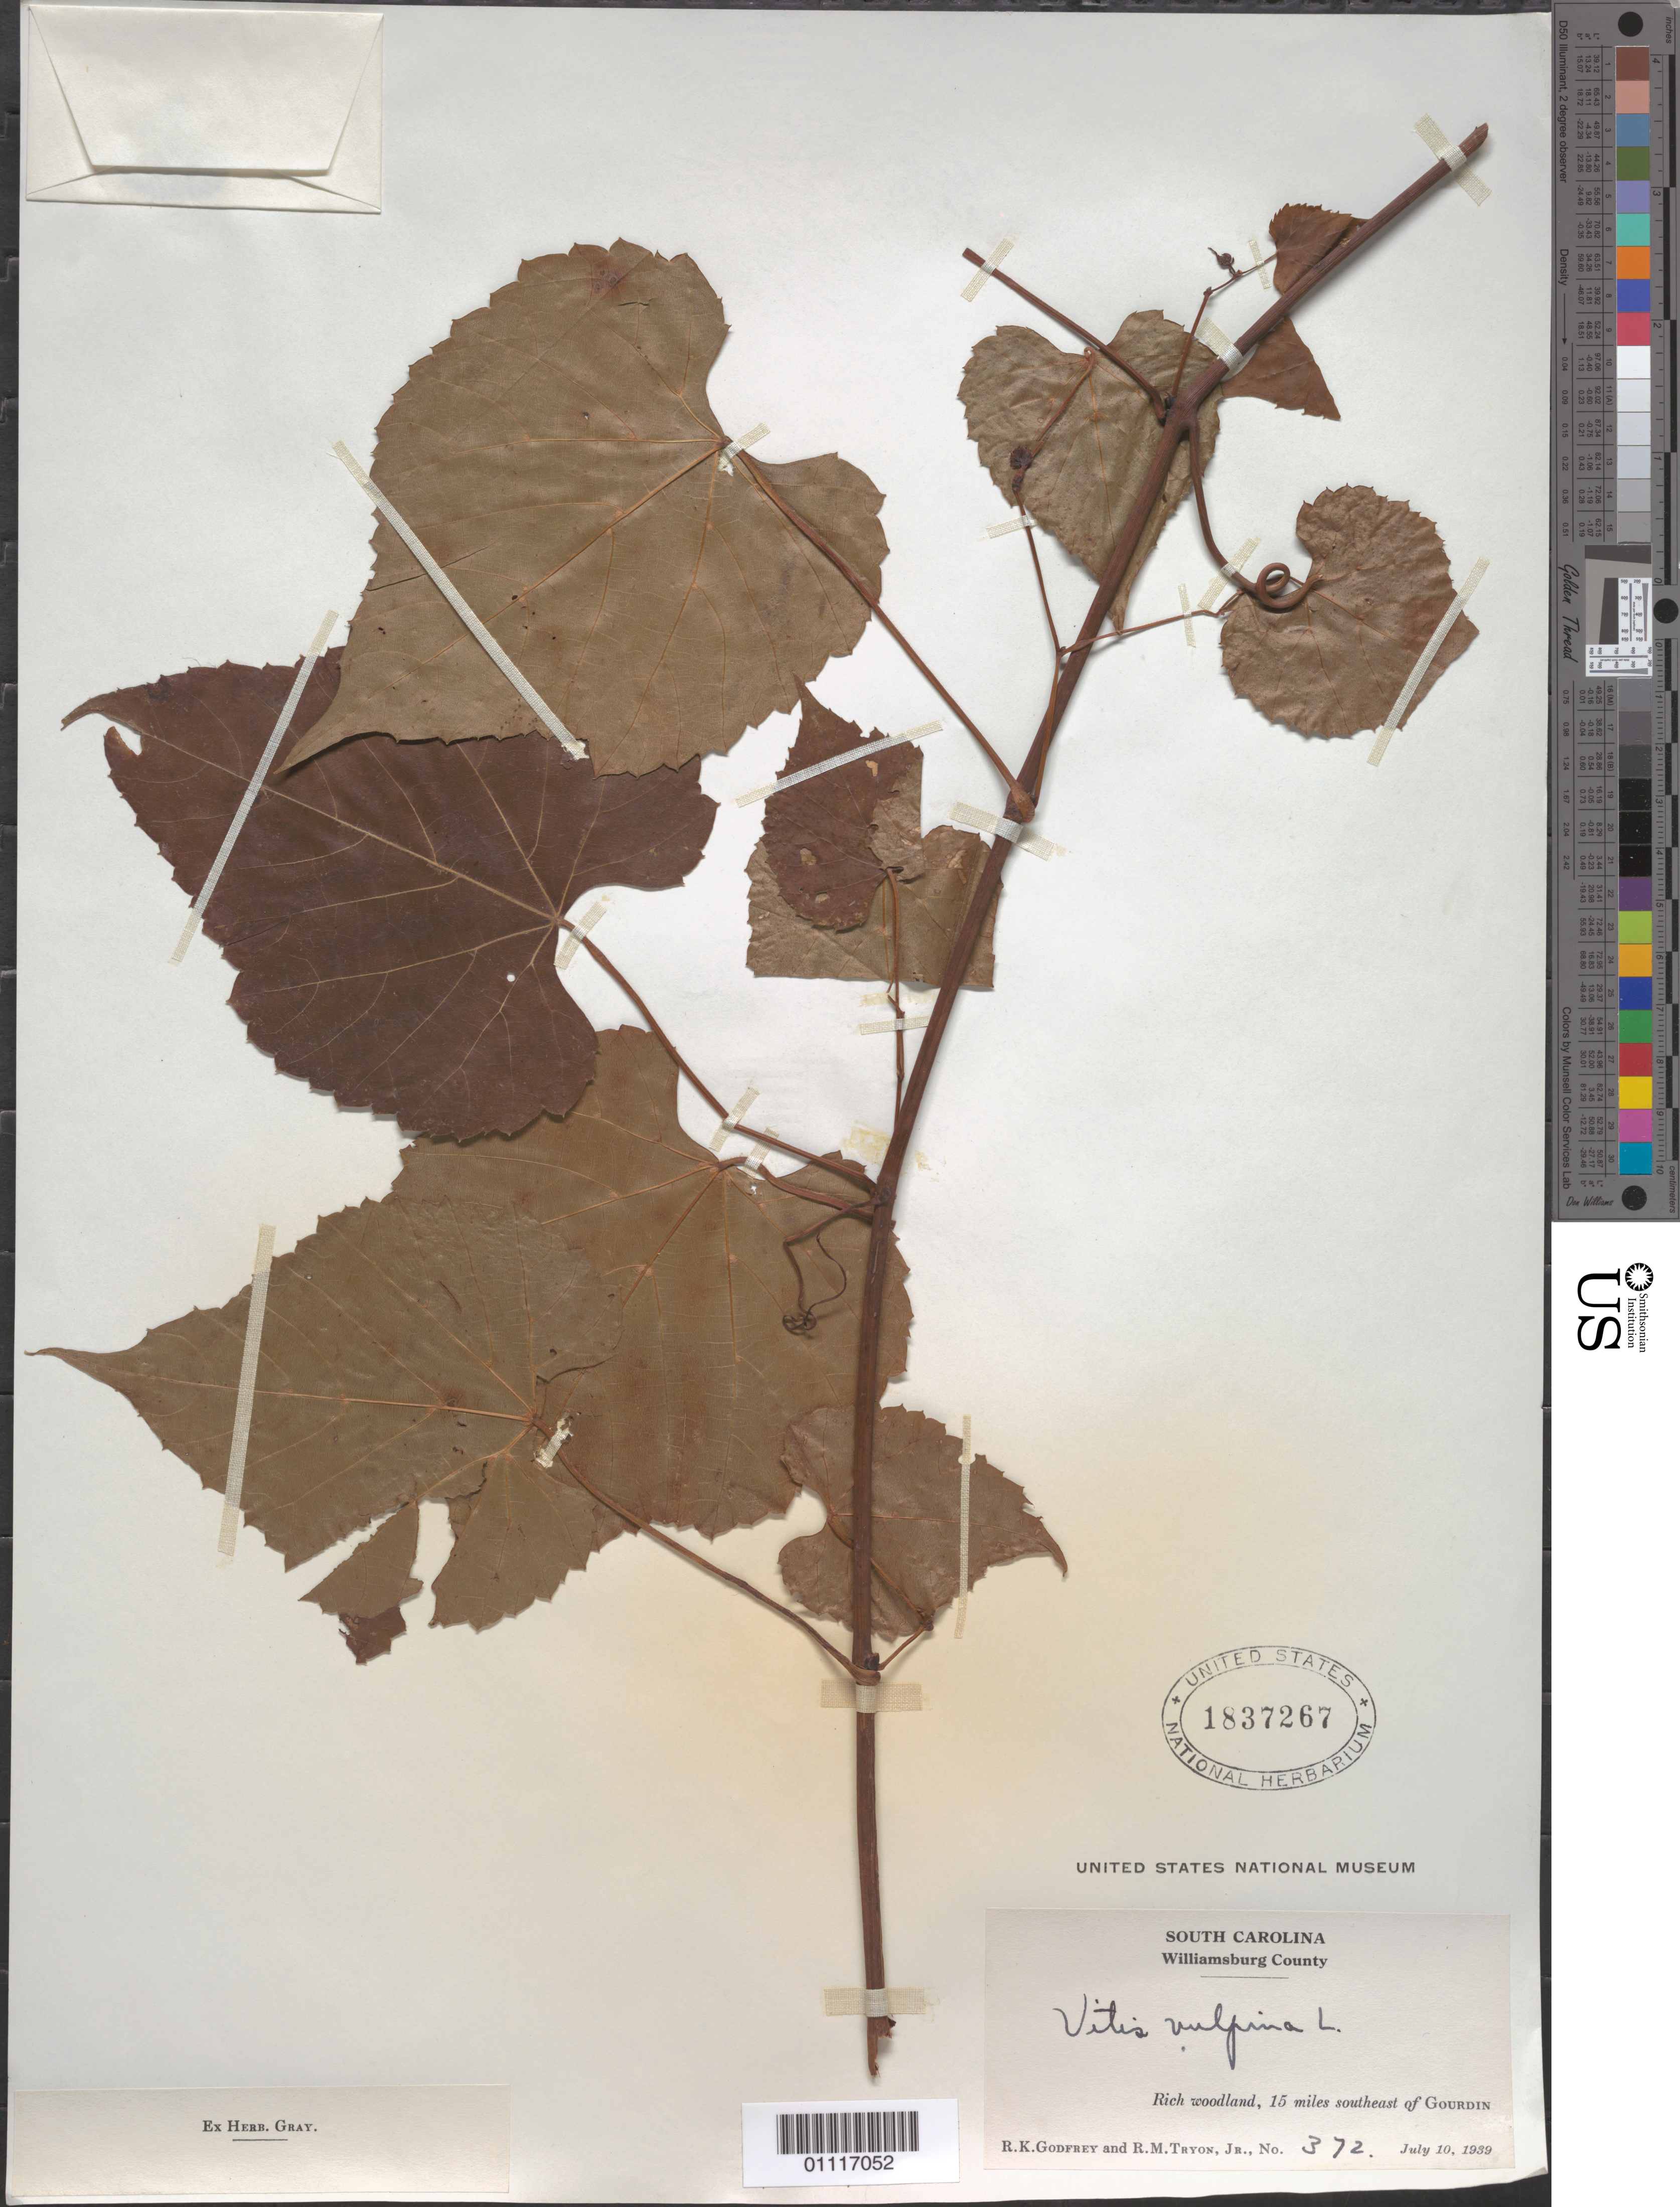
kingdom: Plantae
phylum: Tracheophyta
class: Magnoliopsida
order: Vitales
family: Vitaceae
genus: Vitis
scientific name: Vitis cordifolia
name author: Michx.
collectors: R. K. Godfrey & R. M. Tryon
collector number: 372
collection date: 1939-07-10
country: United States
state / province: South Carolina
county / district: Williamsburg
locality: Rich woodland, 15 miles southeast of Gourdin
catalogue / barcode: US 1837267